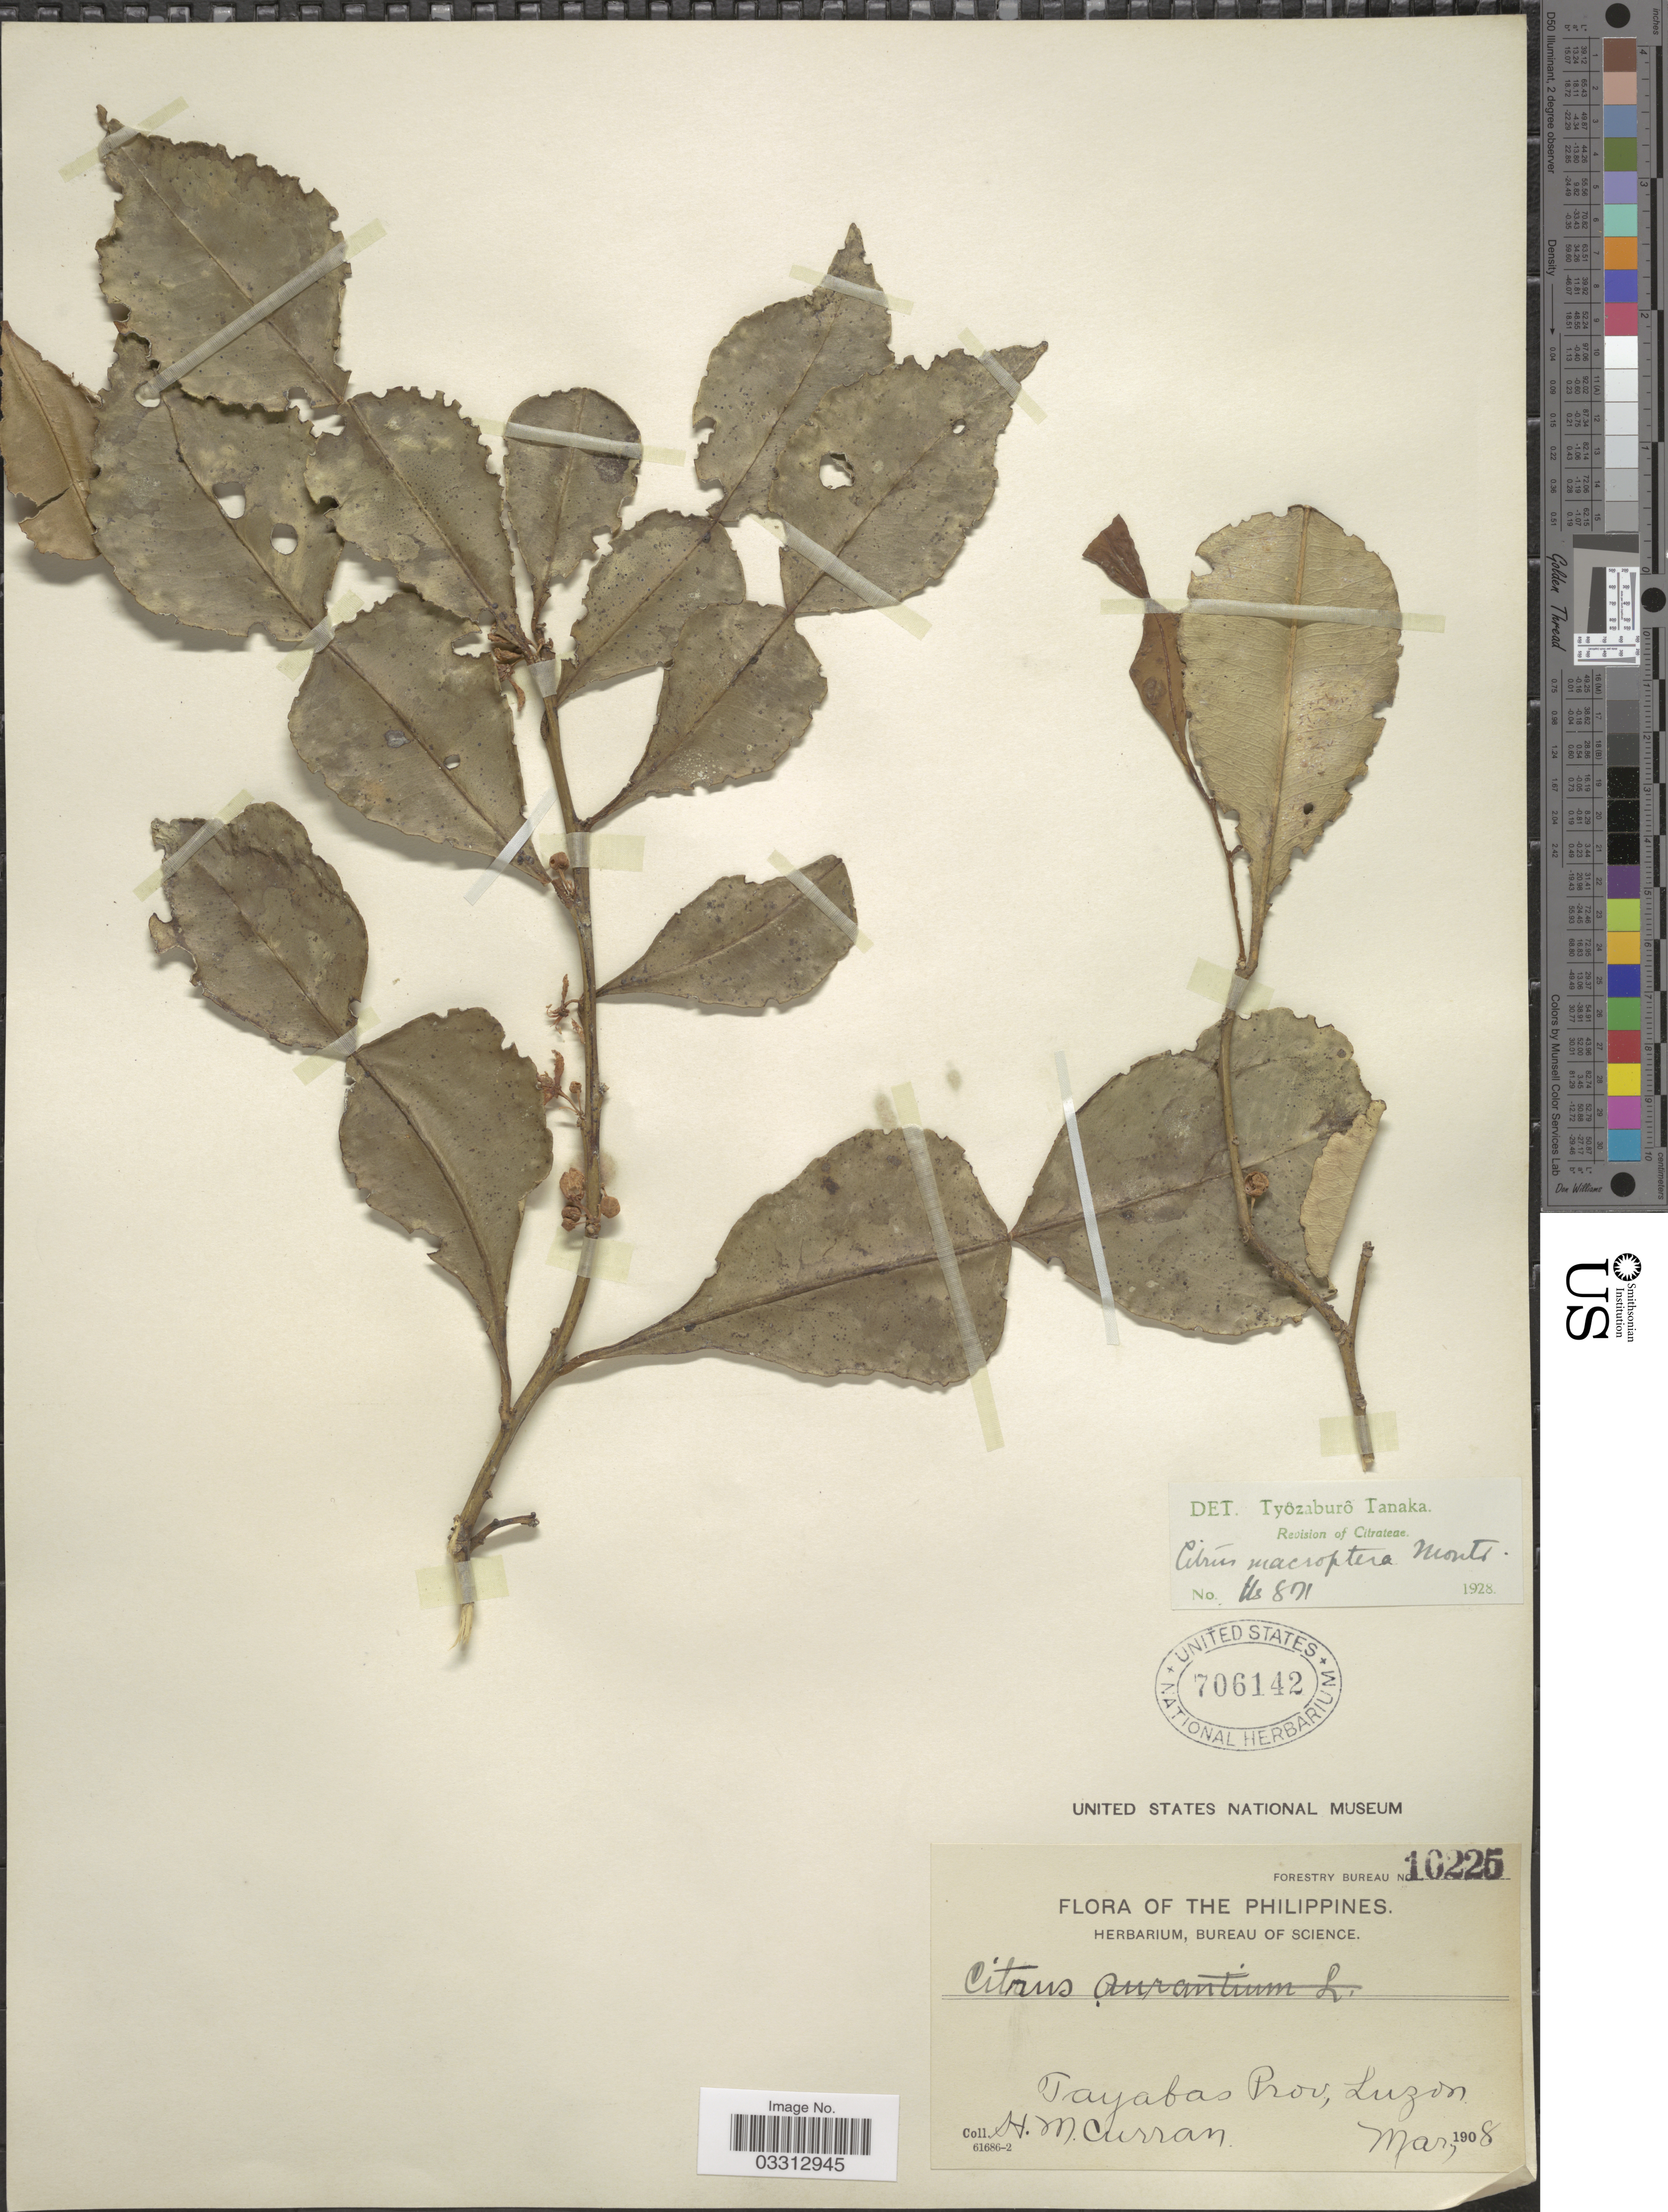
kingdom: Plantae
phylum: Tracheophyta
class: Magnoliopsida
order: Sapindales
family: Rutaceae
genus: Citrus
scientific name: Citrus macroptera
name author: Montrouz.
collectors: H. M. Curran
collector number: Forestry Bureau 10225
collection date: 1908-03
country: Philippines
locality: Tayabas Prov, Luzon.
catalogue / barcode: US 706142